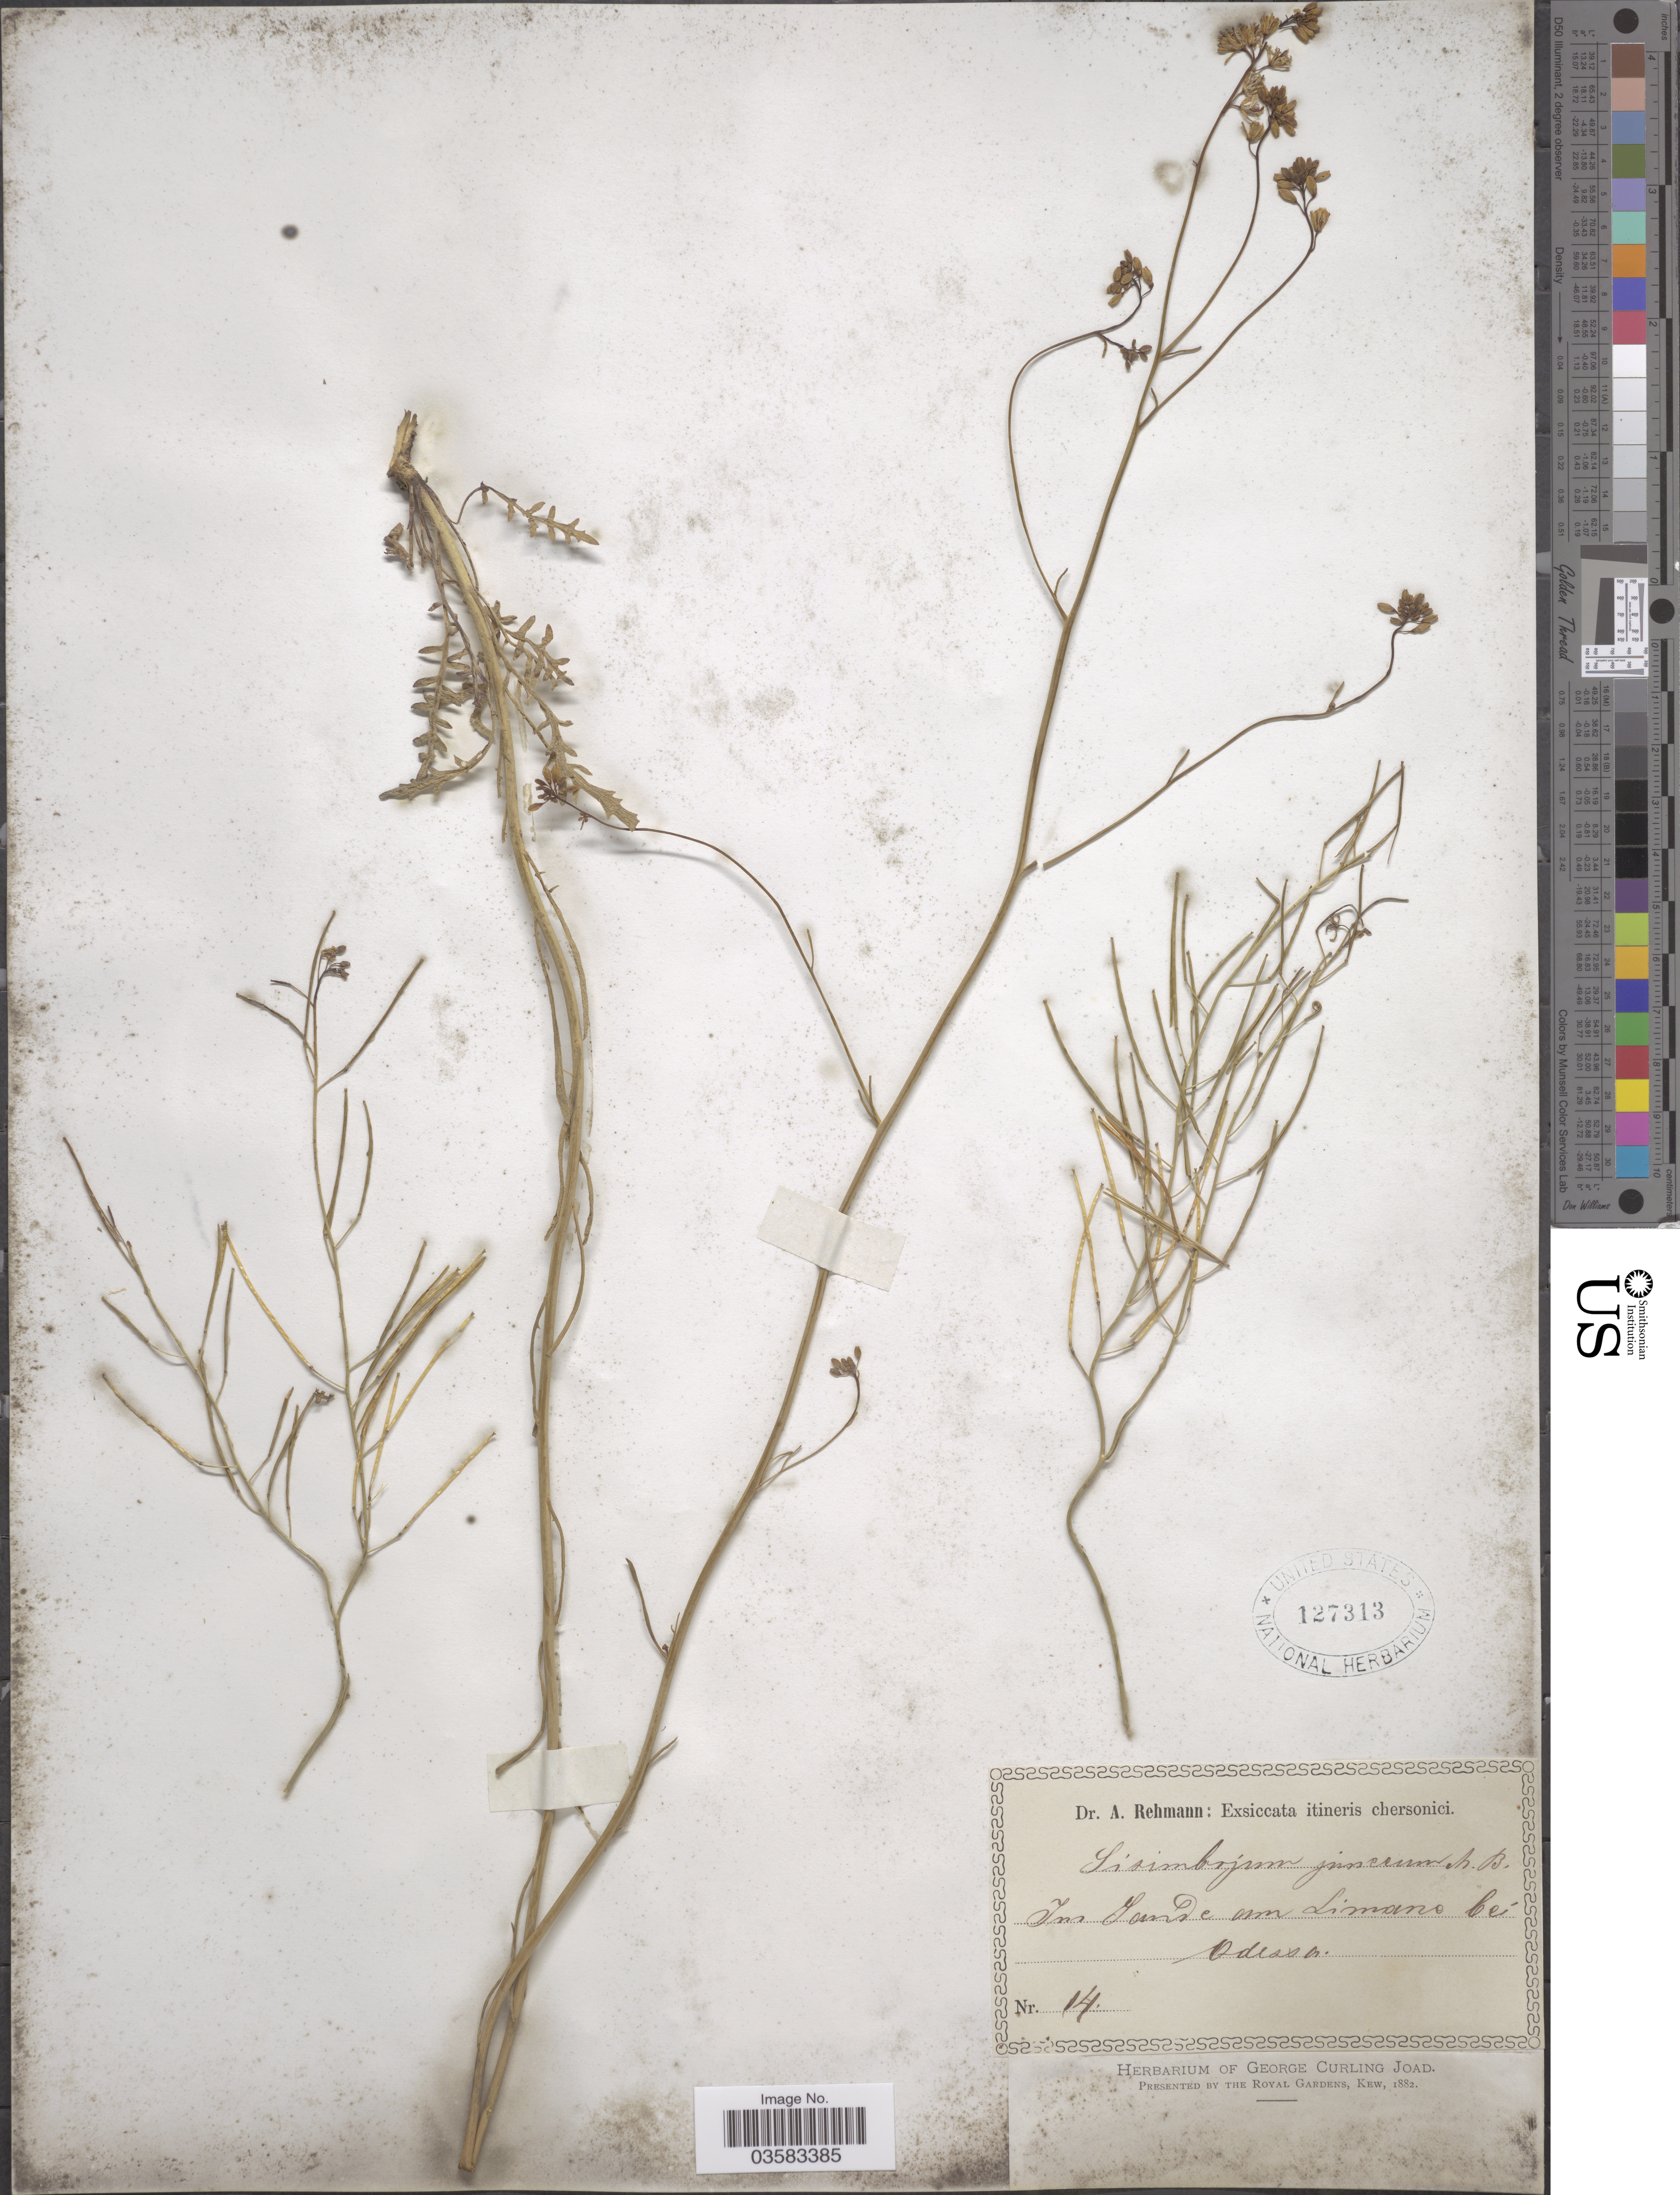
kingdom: Plantae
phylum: Tracheophyta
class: Magnoliopsida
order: Brassicales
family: Brassicaceae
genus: Sisymbrium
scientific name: Sisymbrium junceum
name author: Molk.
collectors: A. Rehmann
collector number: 14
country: Ukraine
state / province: Odesa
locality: Im Sand am Limane bei Odessa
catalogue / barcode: US 127313